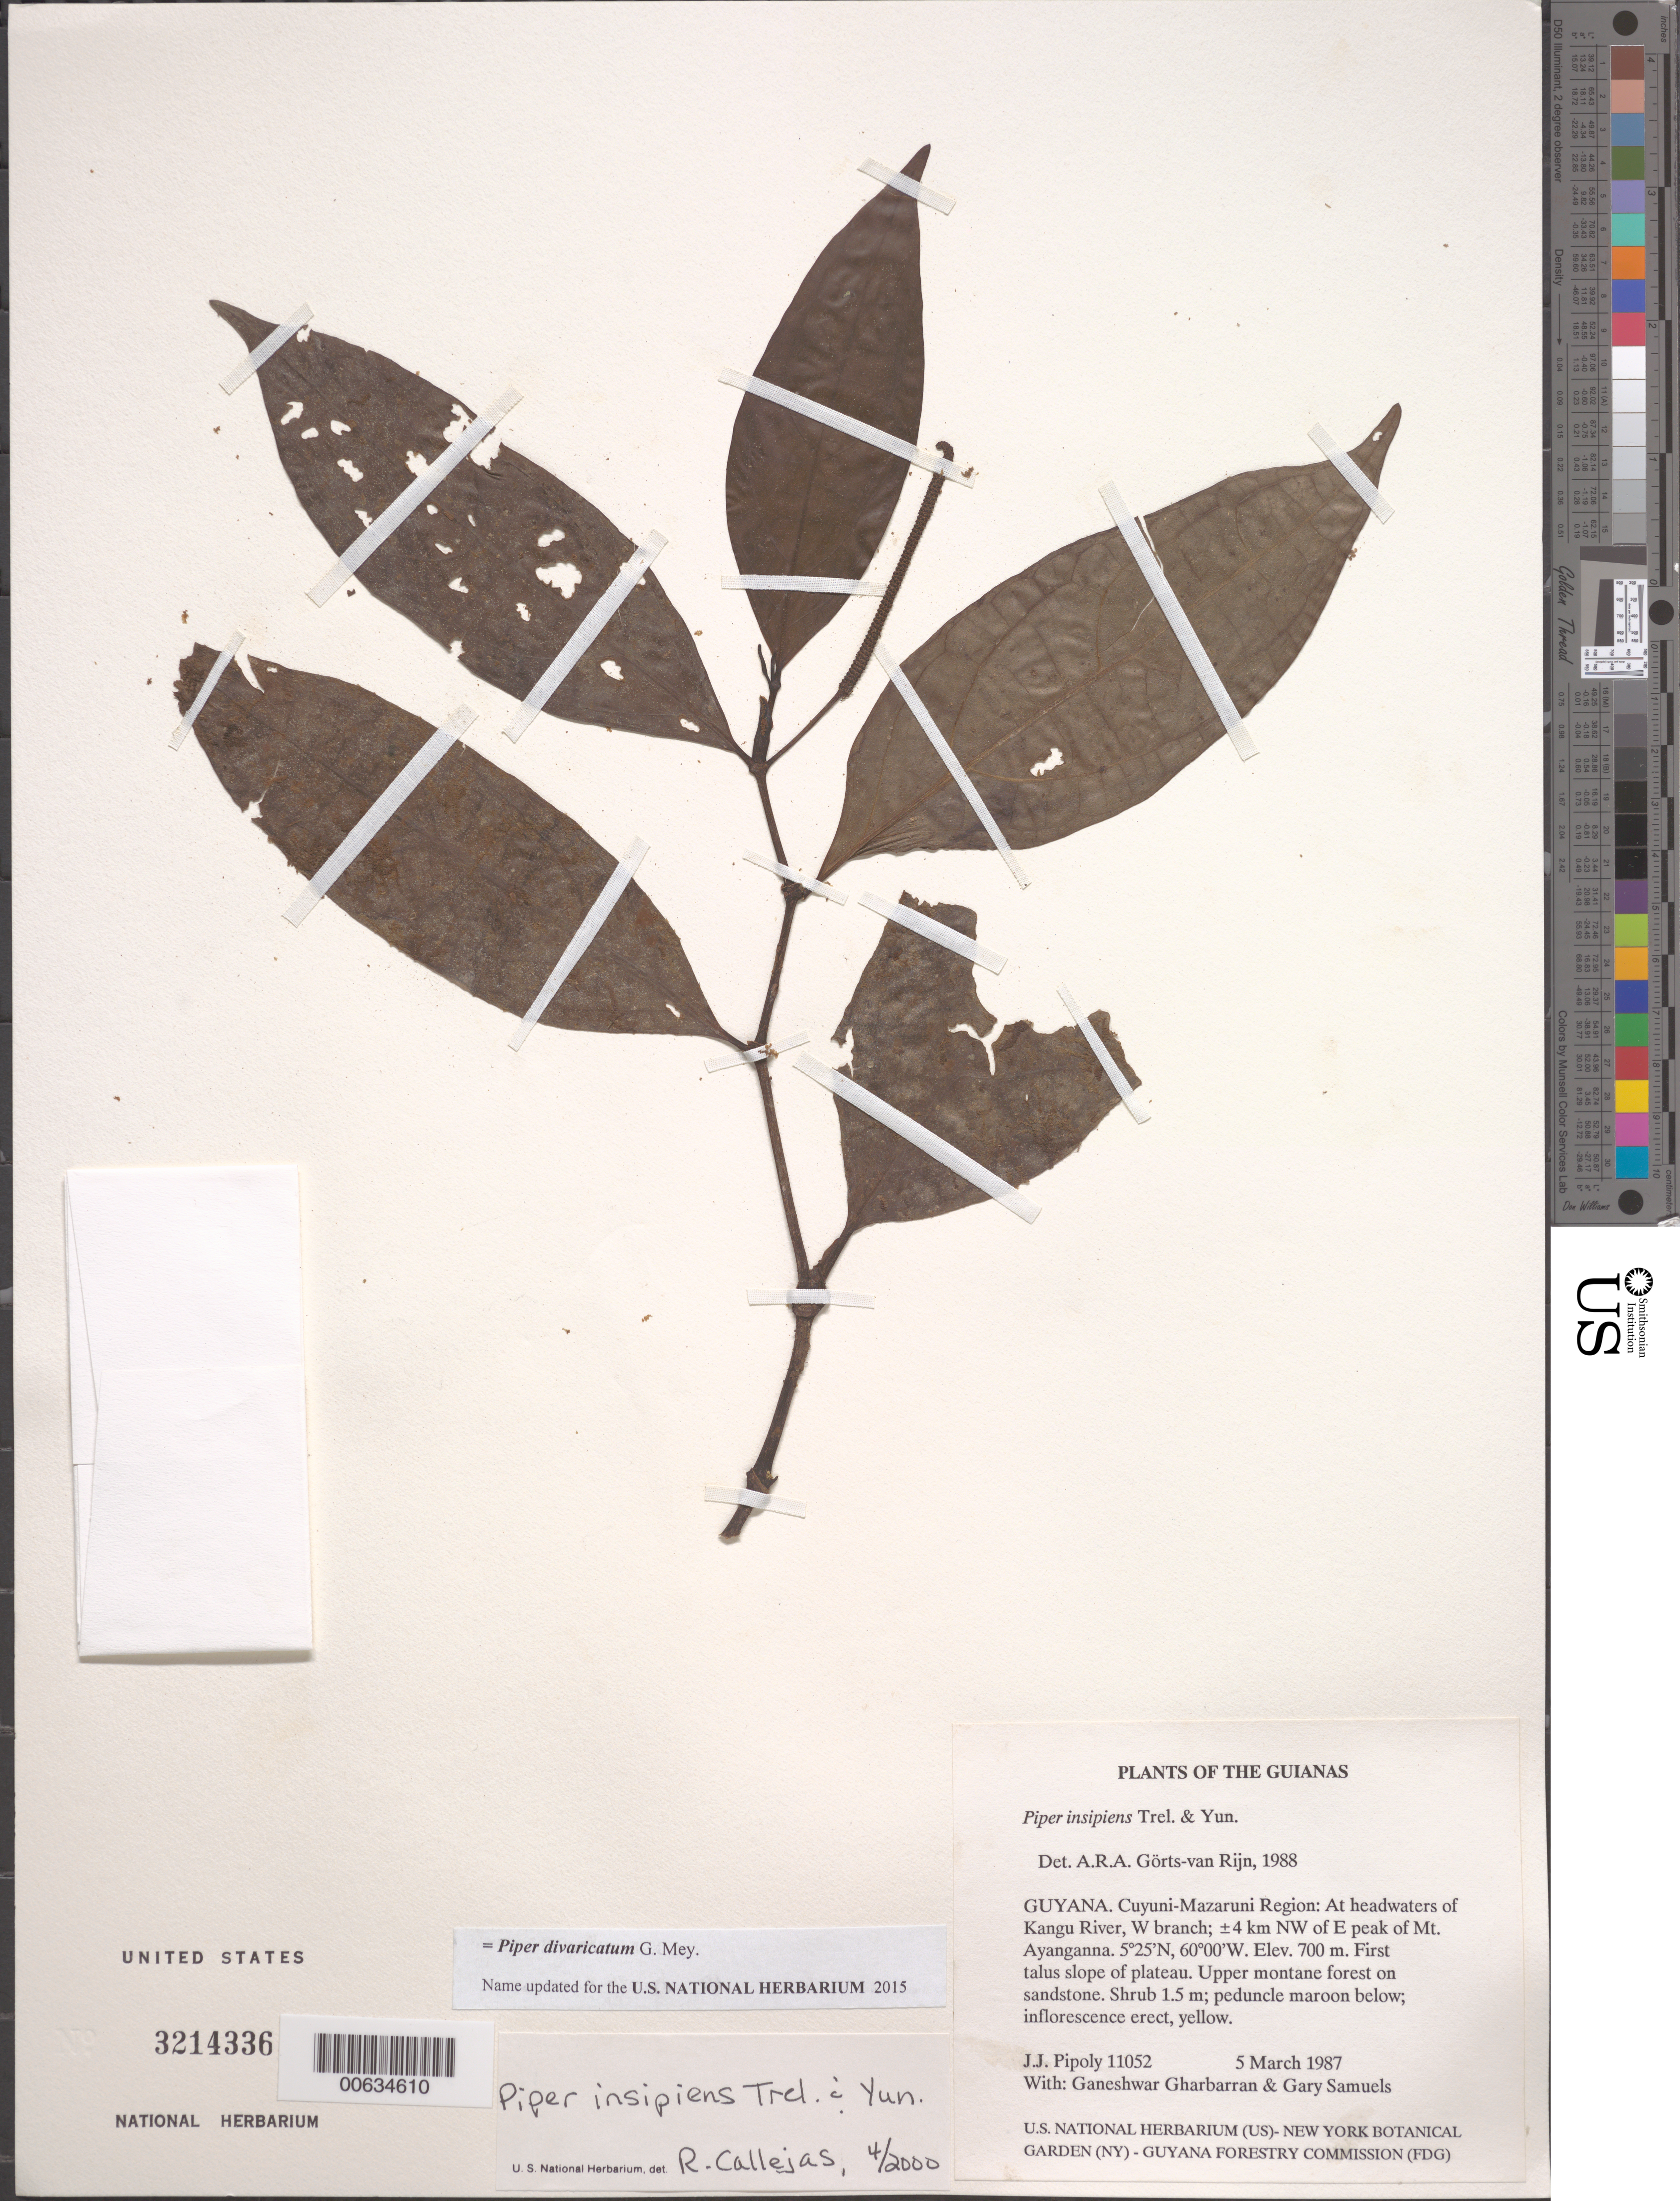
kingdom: Plantae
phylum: Tracheophyta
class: Magnoliopsida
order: Piperales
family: Piperaceae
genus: Piper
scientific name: Piper insipiens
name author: Trel. & Yunck.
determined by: Callejas, Ricardo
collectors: J. J. Pipoly, G. Gharbarran & G. Samuels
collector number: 11052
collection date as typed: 5 March 1987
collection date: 1987-03-05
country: Guyana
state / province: Cuyuni-Mazaruni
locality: Headwaters of Kangu R., W branch; ±4 km NW of E peak of Mt. Ayanganna. First talus slope of plateau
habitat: Upper montane forest on sandstone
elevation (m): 700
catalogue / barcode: US 3214336